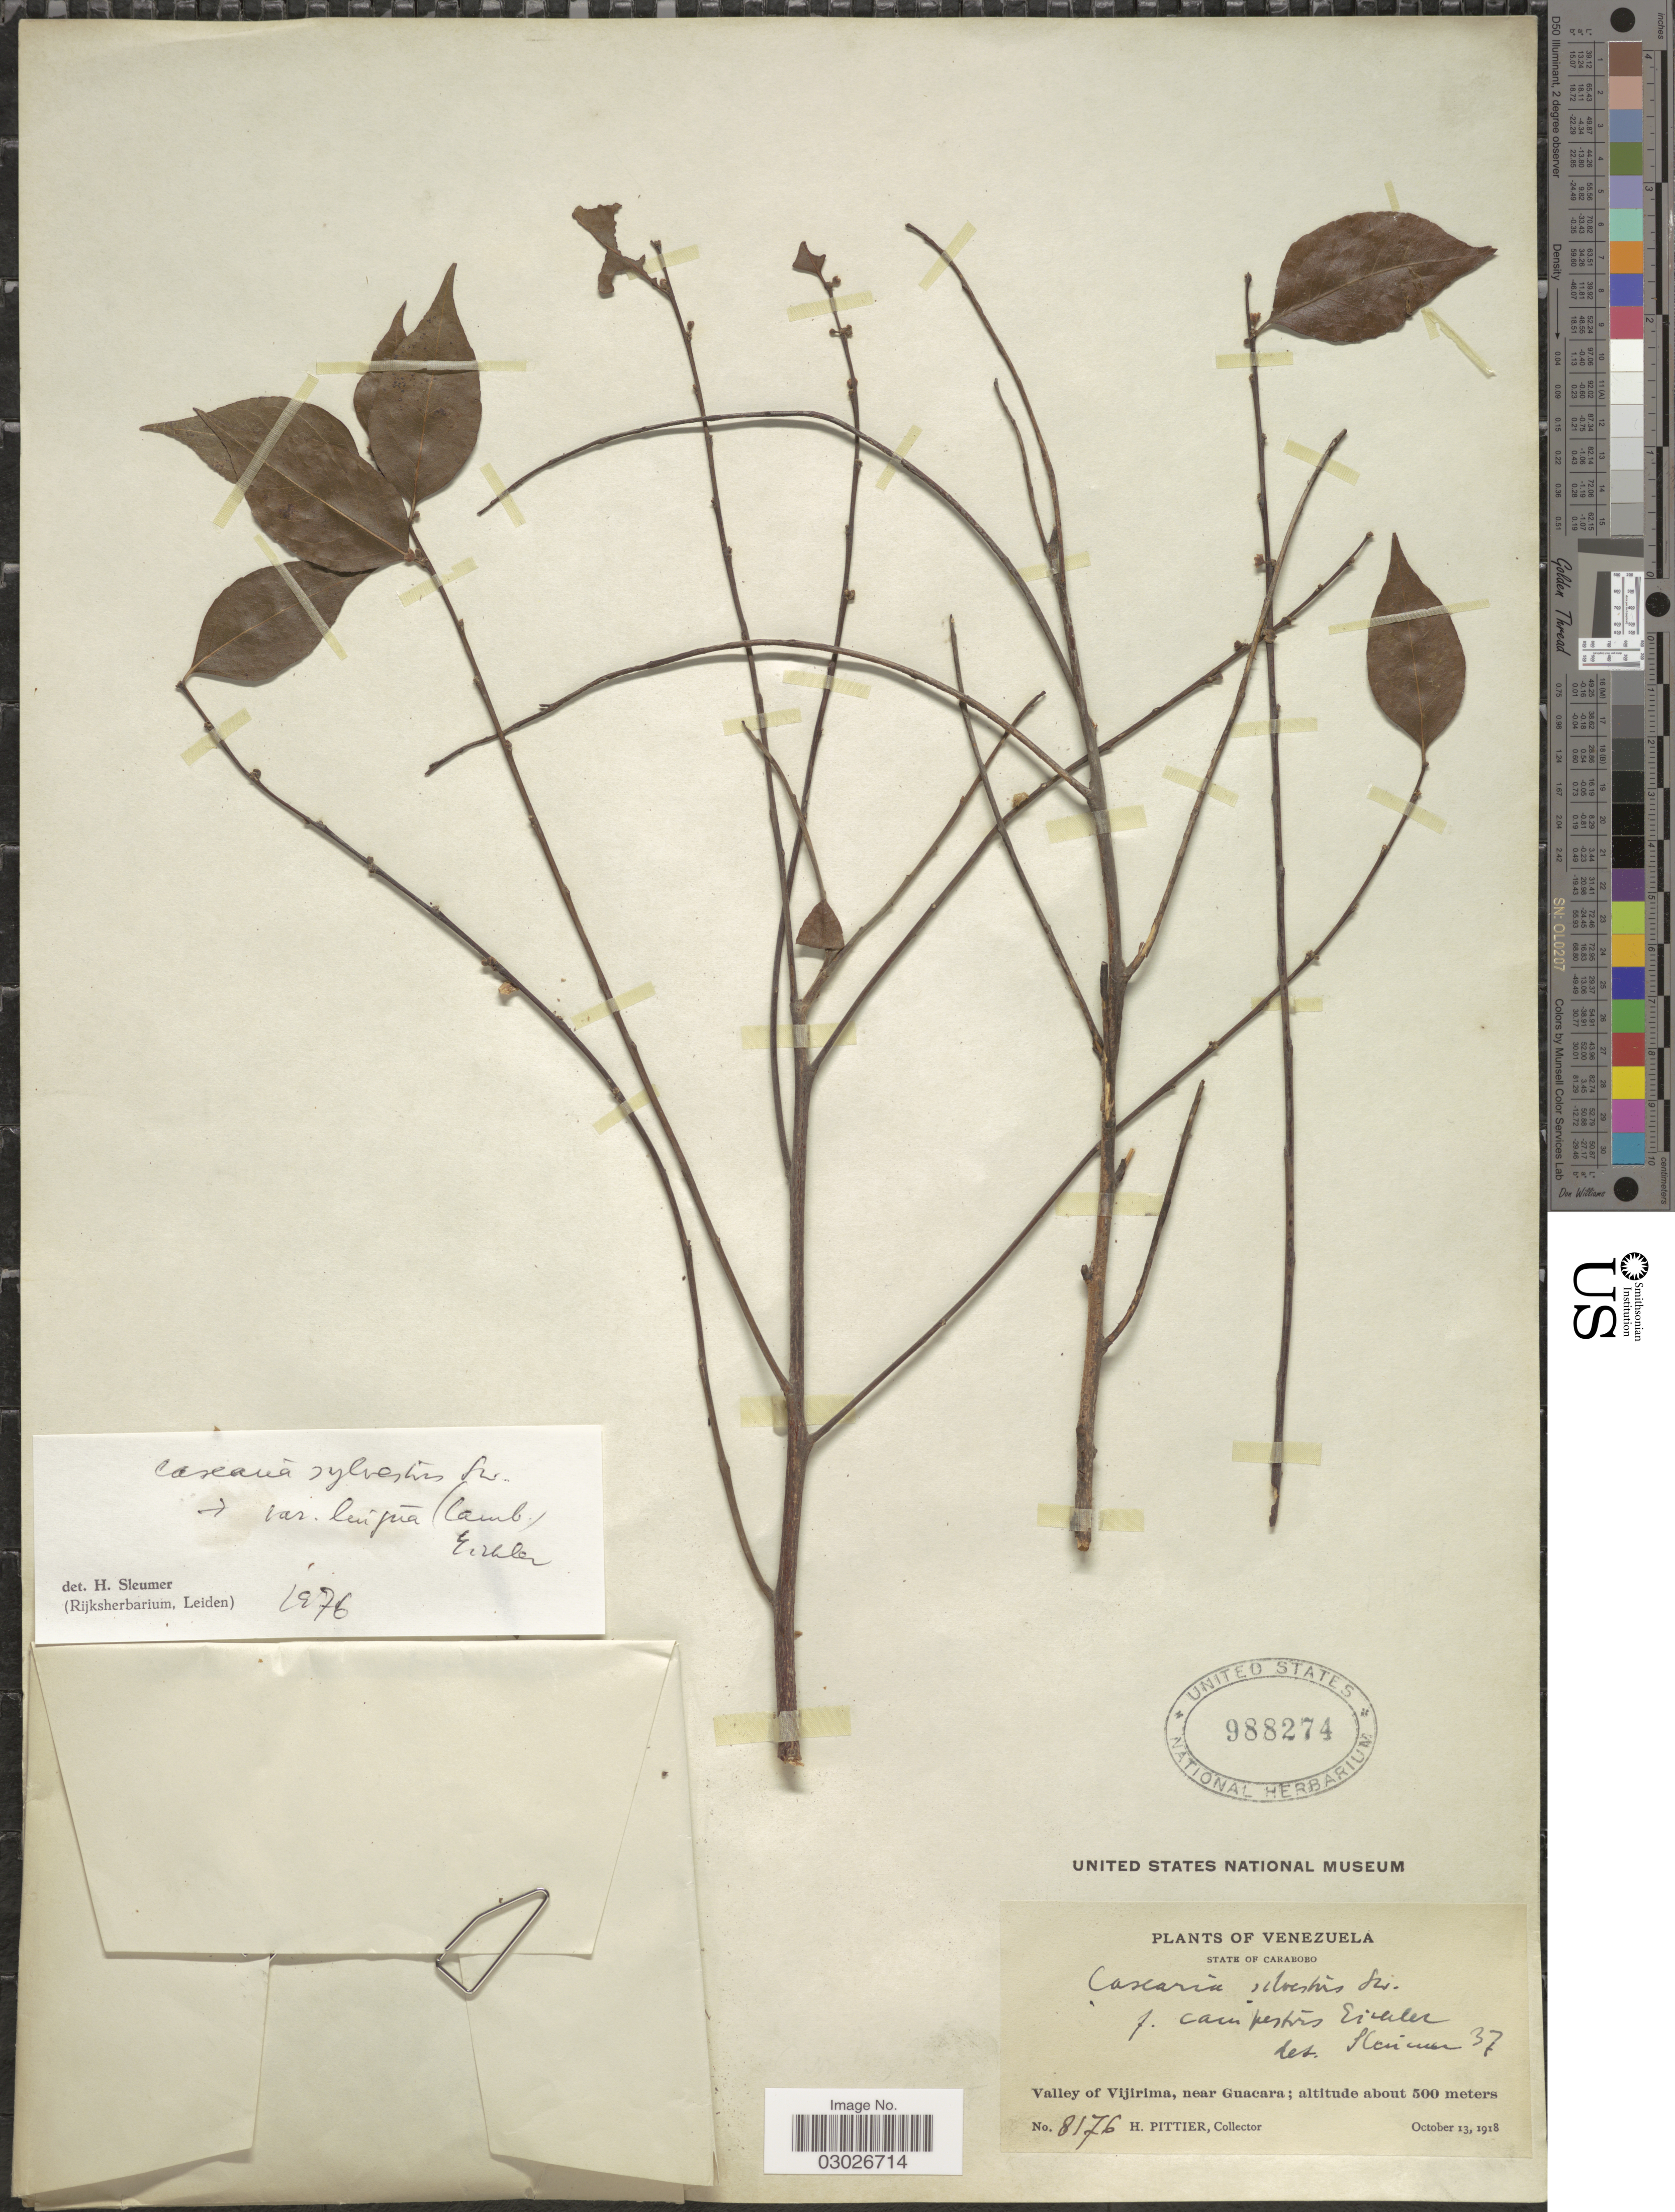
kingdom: Plantae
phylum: Tracheophyta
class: Magnoliopsida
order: Malpighiales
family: Salicaceae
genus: Casearia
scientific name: Casearia sylvestris var. lingua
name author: (Cambess.) Eichler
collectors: H. F. Pittier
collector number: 8176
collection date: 1918-10-13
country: Venezuela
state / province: Carabobo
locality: Valley of Vijirima, near Guacara.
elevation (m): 500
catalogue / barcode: US 988274